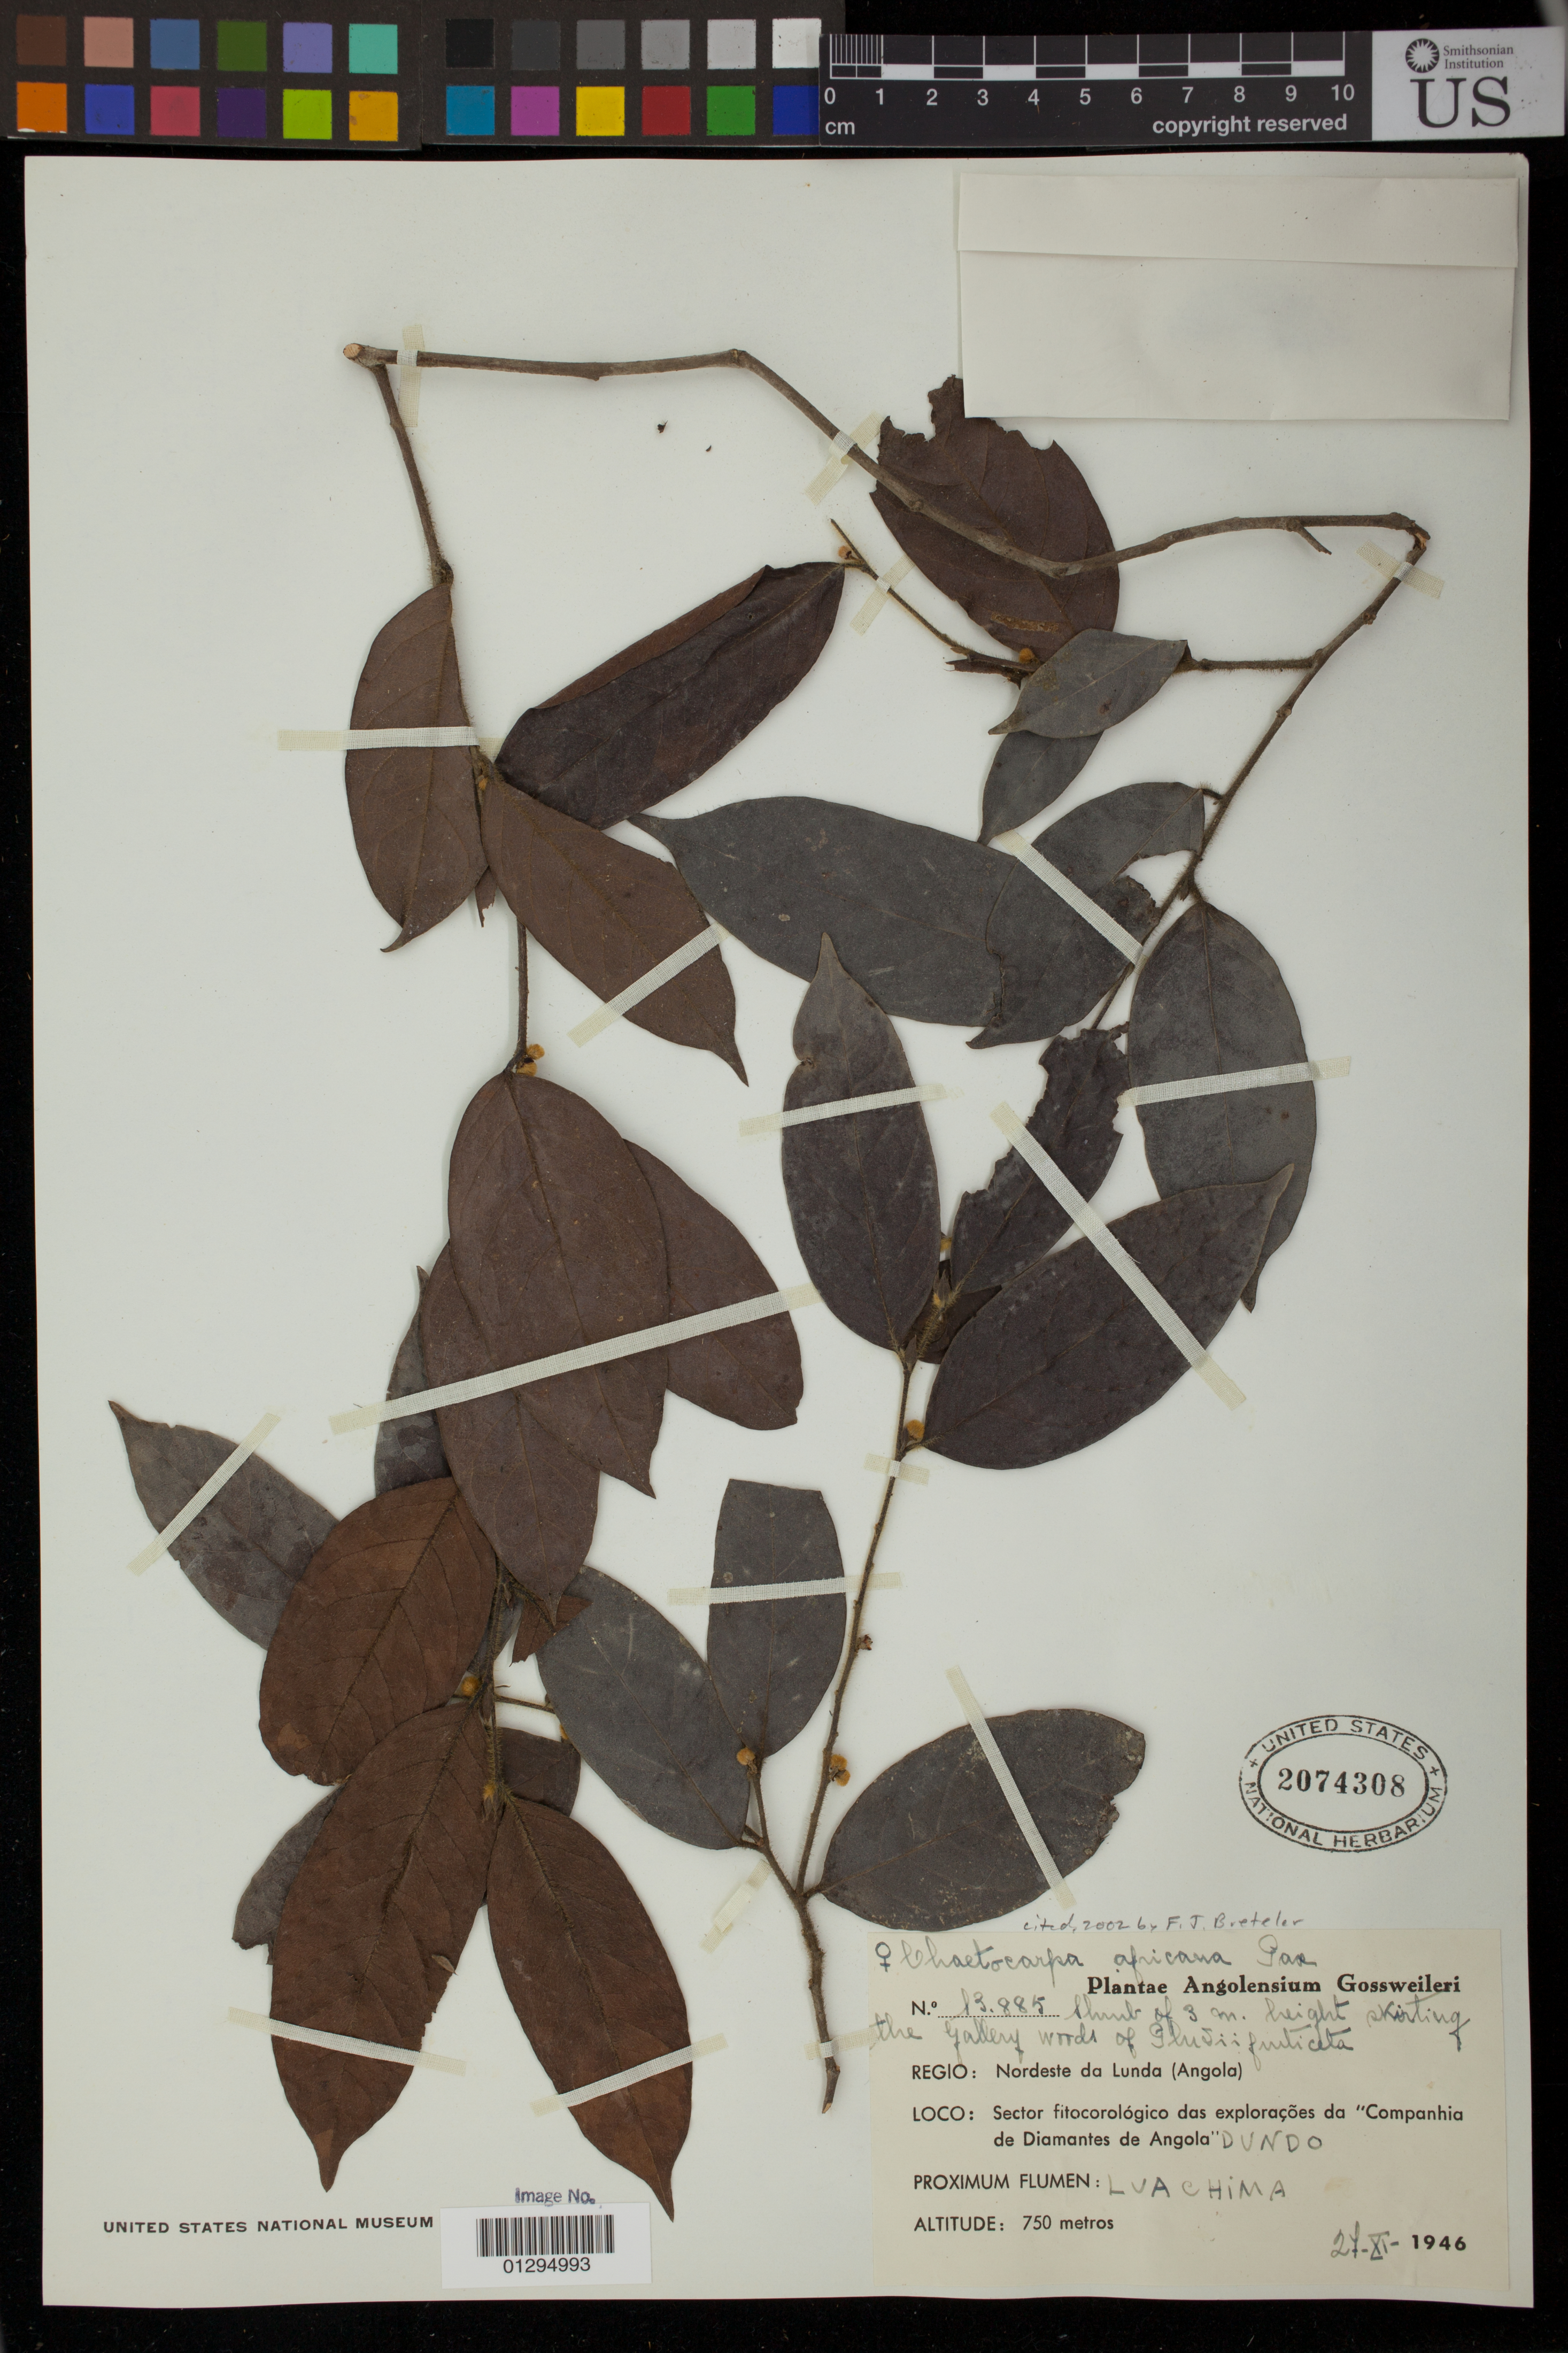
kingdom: Plantae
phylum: Tracheophyta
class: Magnoliopsida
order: Malpighiales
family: Peraceae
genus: Chaetocarpus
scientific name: Chaetocarpus africanus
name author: Pax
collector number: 13885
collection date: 1946-11-24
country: Angola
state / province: Lunda Norte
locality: Nordeste la Lunda. Sector fitocorologico das exploraçãos da "Companhia de Diamantes de Angola". Dundo. Luachima.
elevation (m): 750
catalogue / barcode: US 2074308